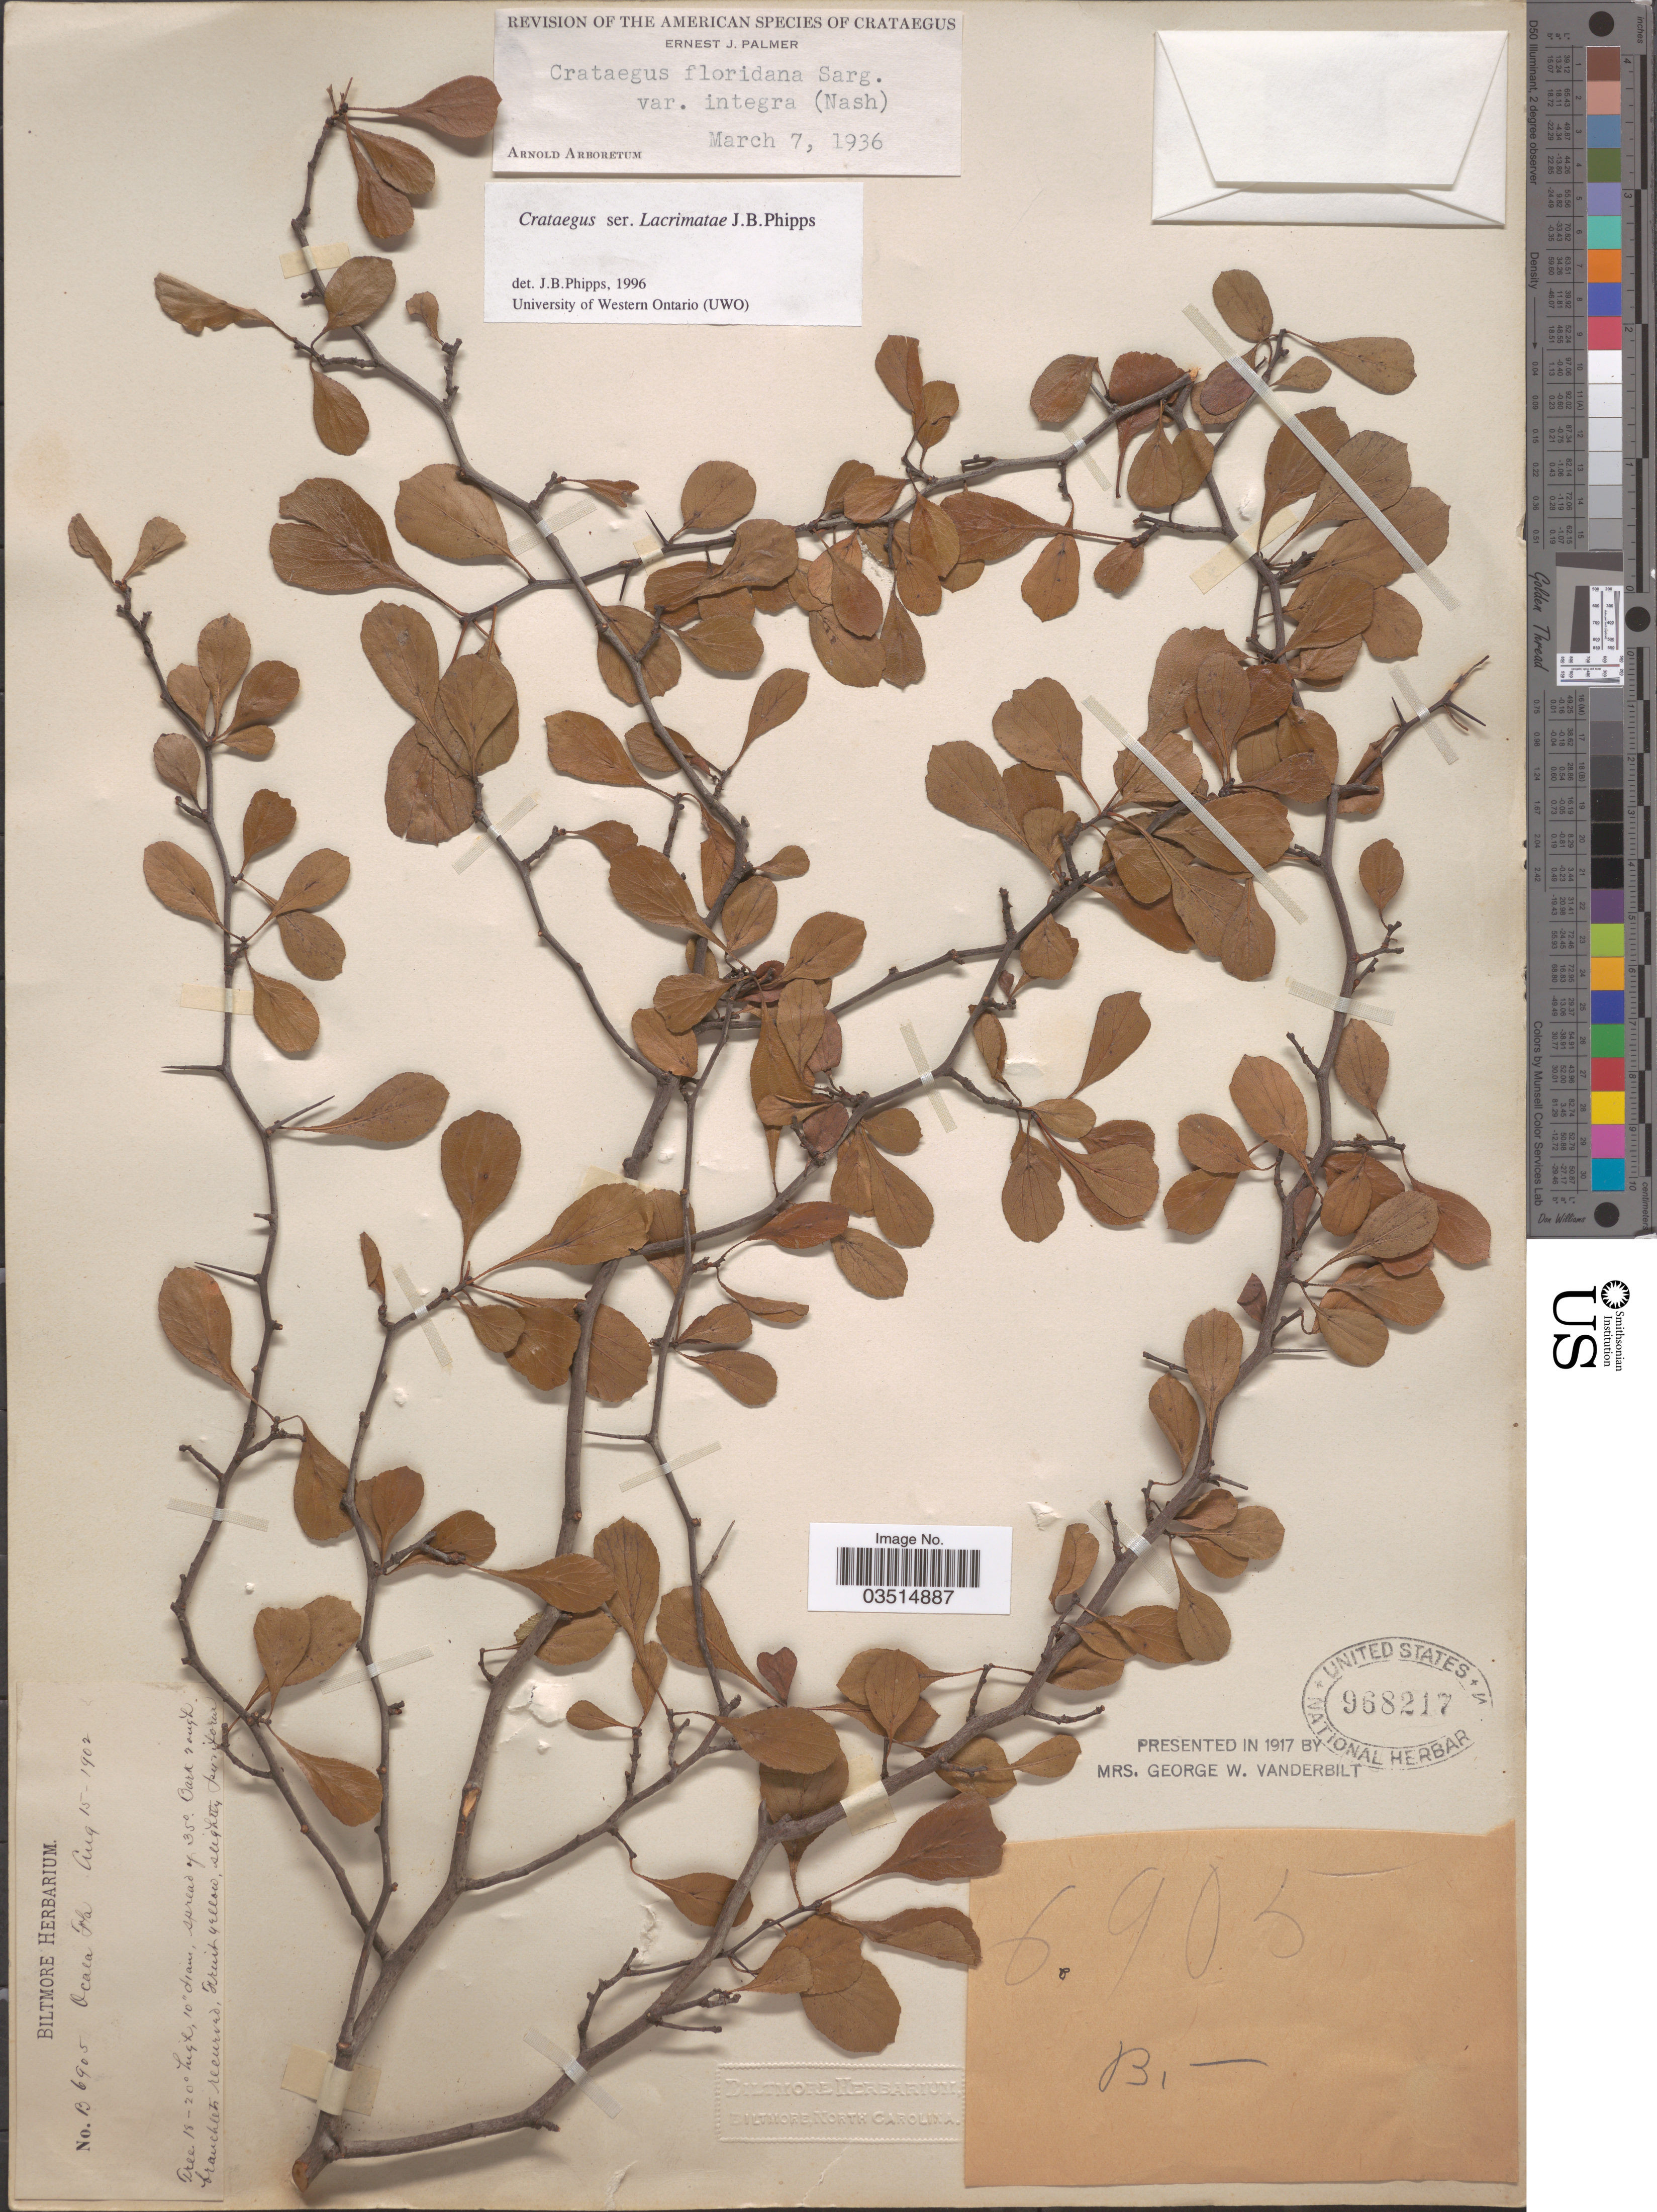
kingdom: Plantae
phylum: Tracheophyta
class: Magnoliopsida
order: Rosales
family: Rosaceae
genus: Crataegus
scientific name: Crataegus floridana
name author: Sarg.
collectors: ex herb. Biltmore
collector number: B6905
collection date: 1902-08-15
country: United States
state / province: Florida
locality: Ocala.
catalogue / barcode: US 968217